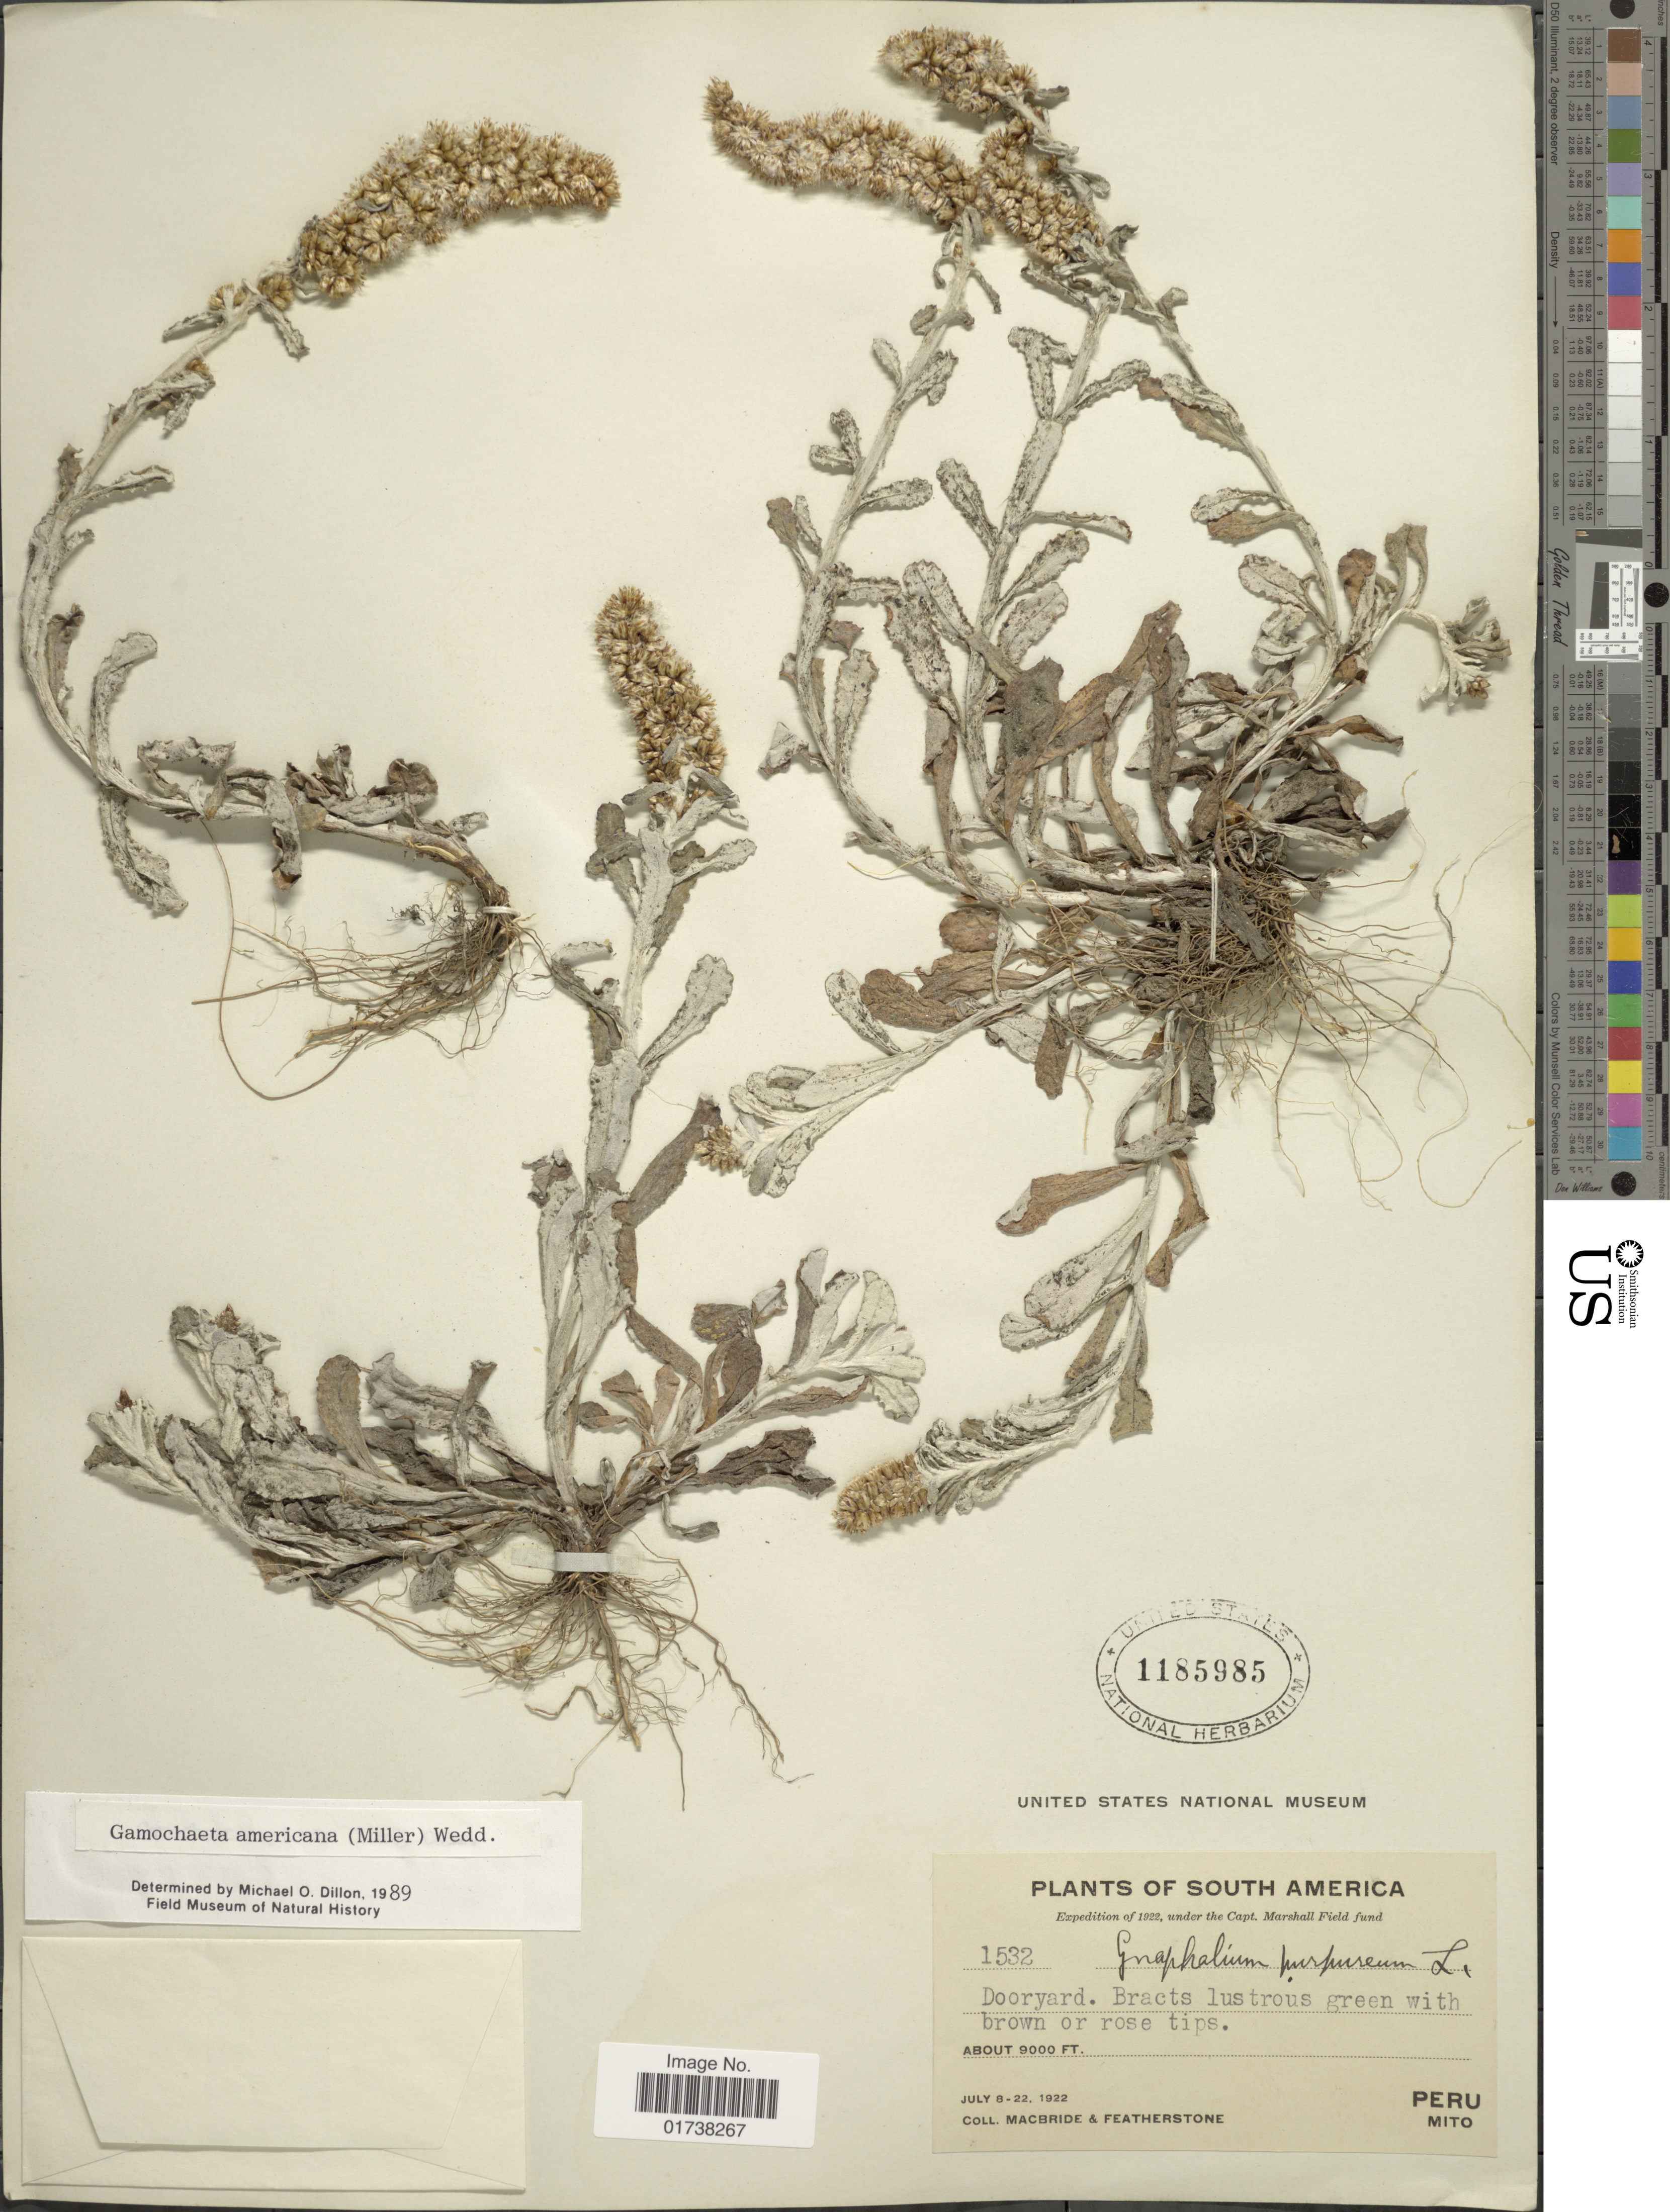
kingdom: Plantae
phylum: Tracheophyta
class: Magnoliopsida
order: Asterales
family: Asteraceae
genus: Gamochaeta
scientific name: Gamochaeta americana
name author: (Mill.) Wedd.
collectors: Macbride, -- & -. Featherstone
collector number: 1532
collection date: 1922-07-08/1922-07-22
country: Peru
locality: Mito, Dooryard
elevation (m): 2743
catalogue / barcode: US 1185985